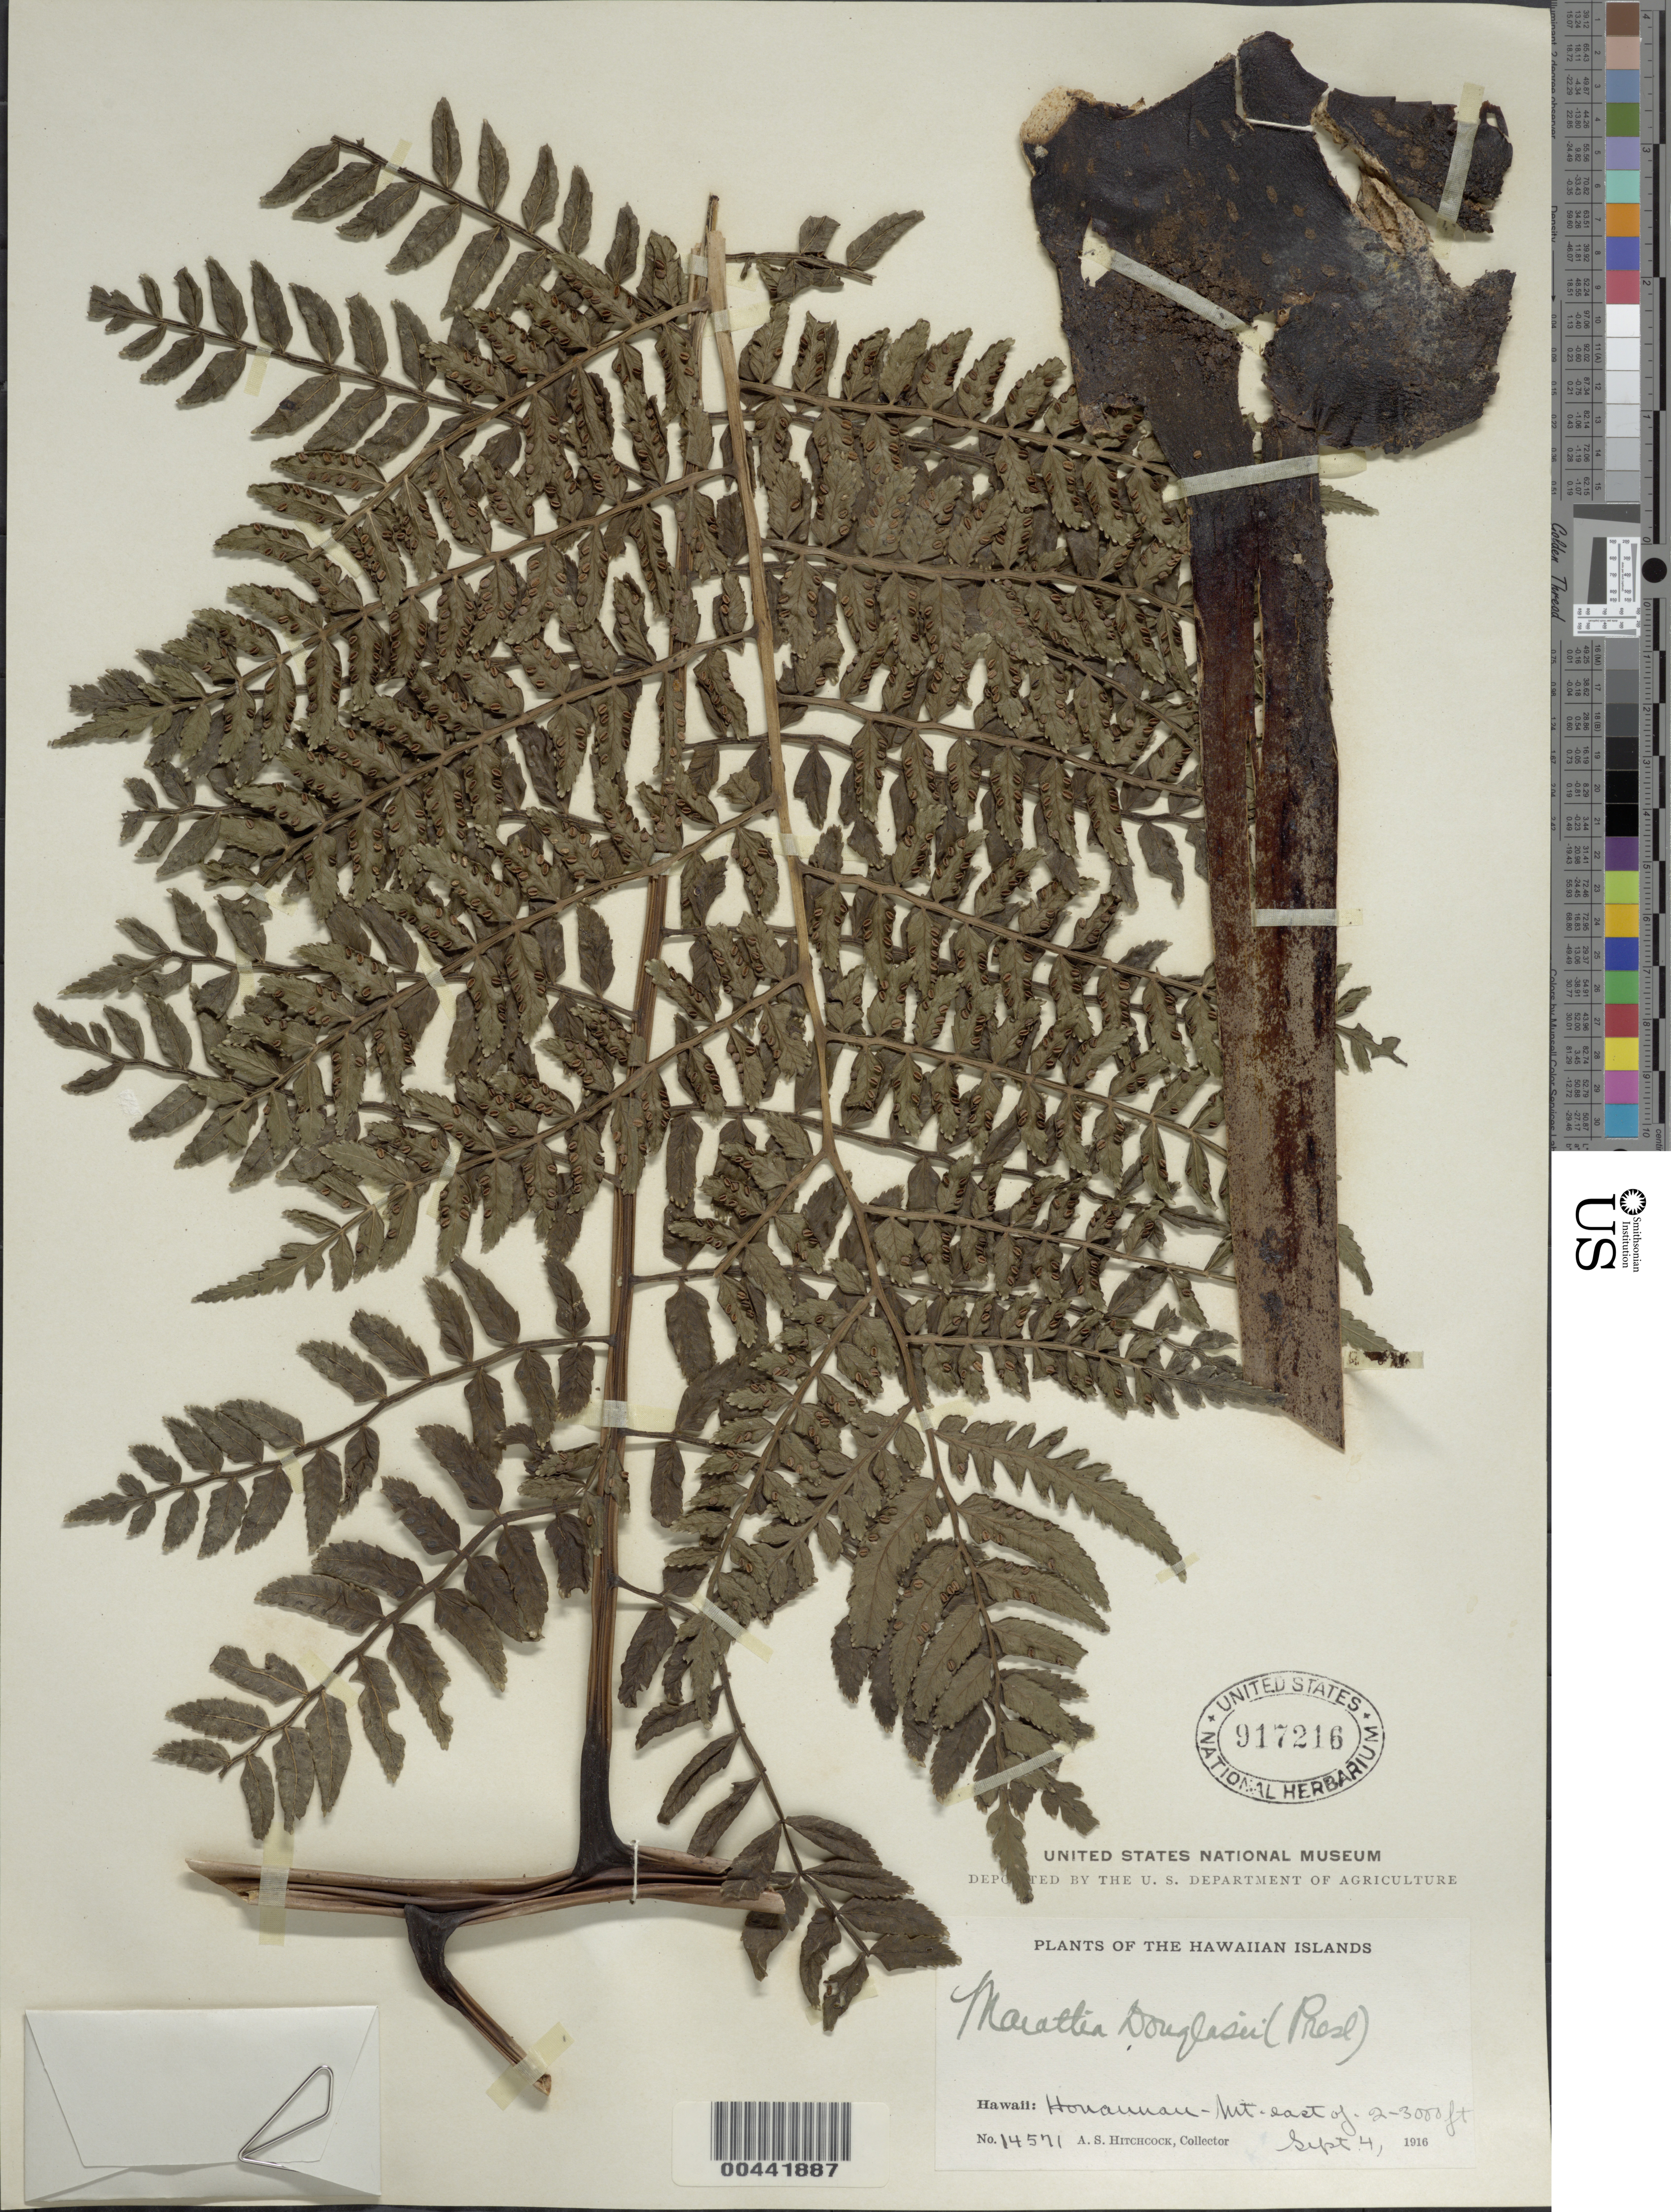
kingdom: Plantae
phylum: Tracheophyta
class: Polypodiopsida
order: Marattiales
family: Marattiaceae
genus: Marattia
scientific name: Marattia douglasii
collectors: A. S. Hitchcock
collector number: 14571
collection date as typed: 4 Sep 1916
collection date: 1916-09-04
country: United States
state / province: Hawaii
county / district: Hawaii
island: Hawaii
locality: Honaunau - Mt. east of.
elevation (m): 610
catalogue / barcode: US 917216